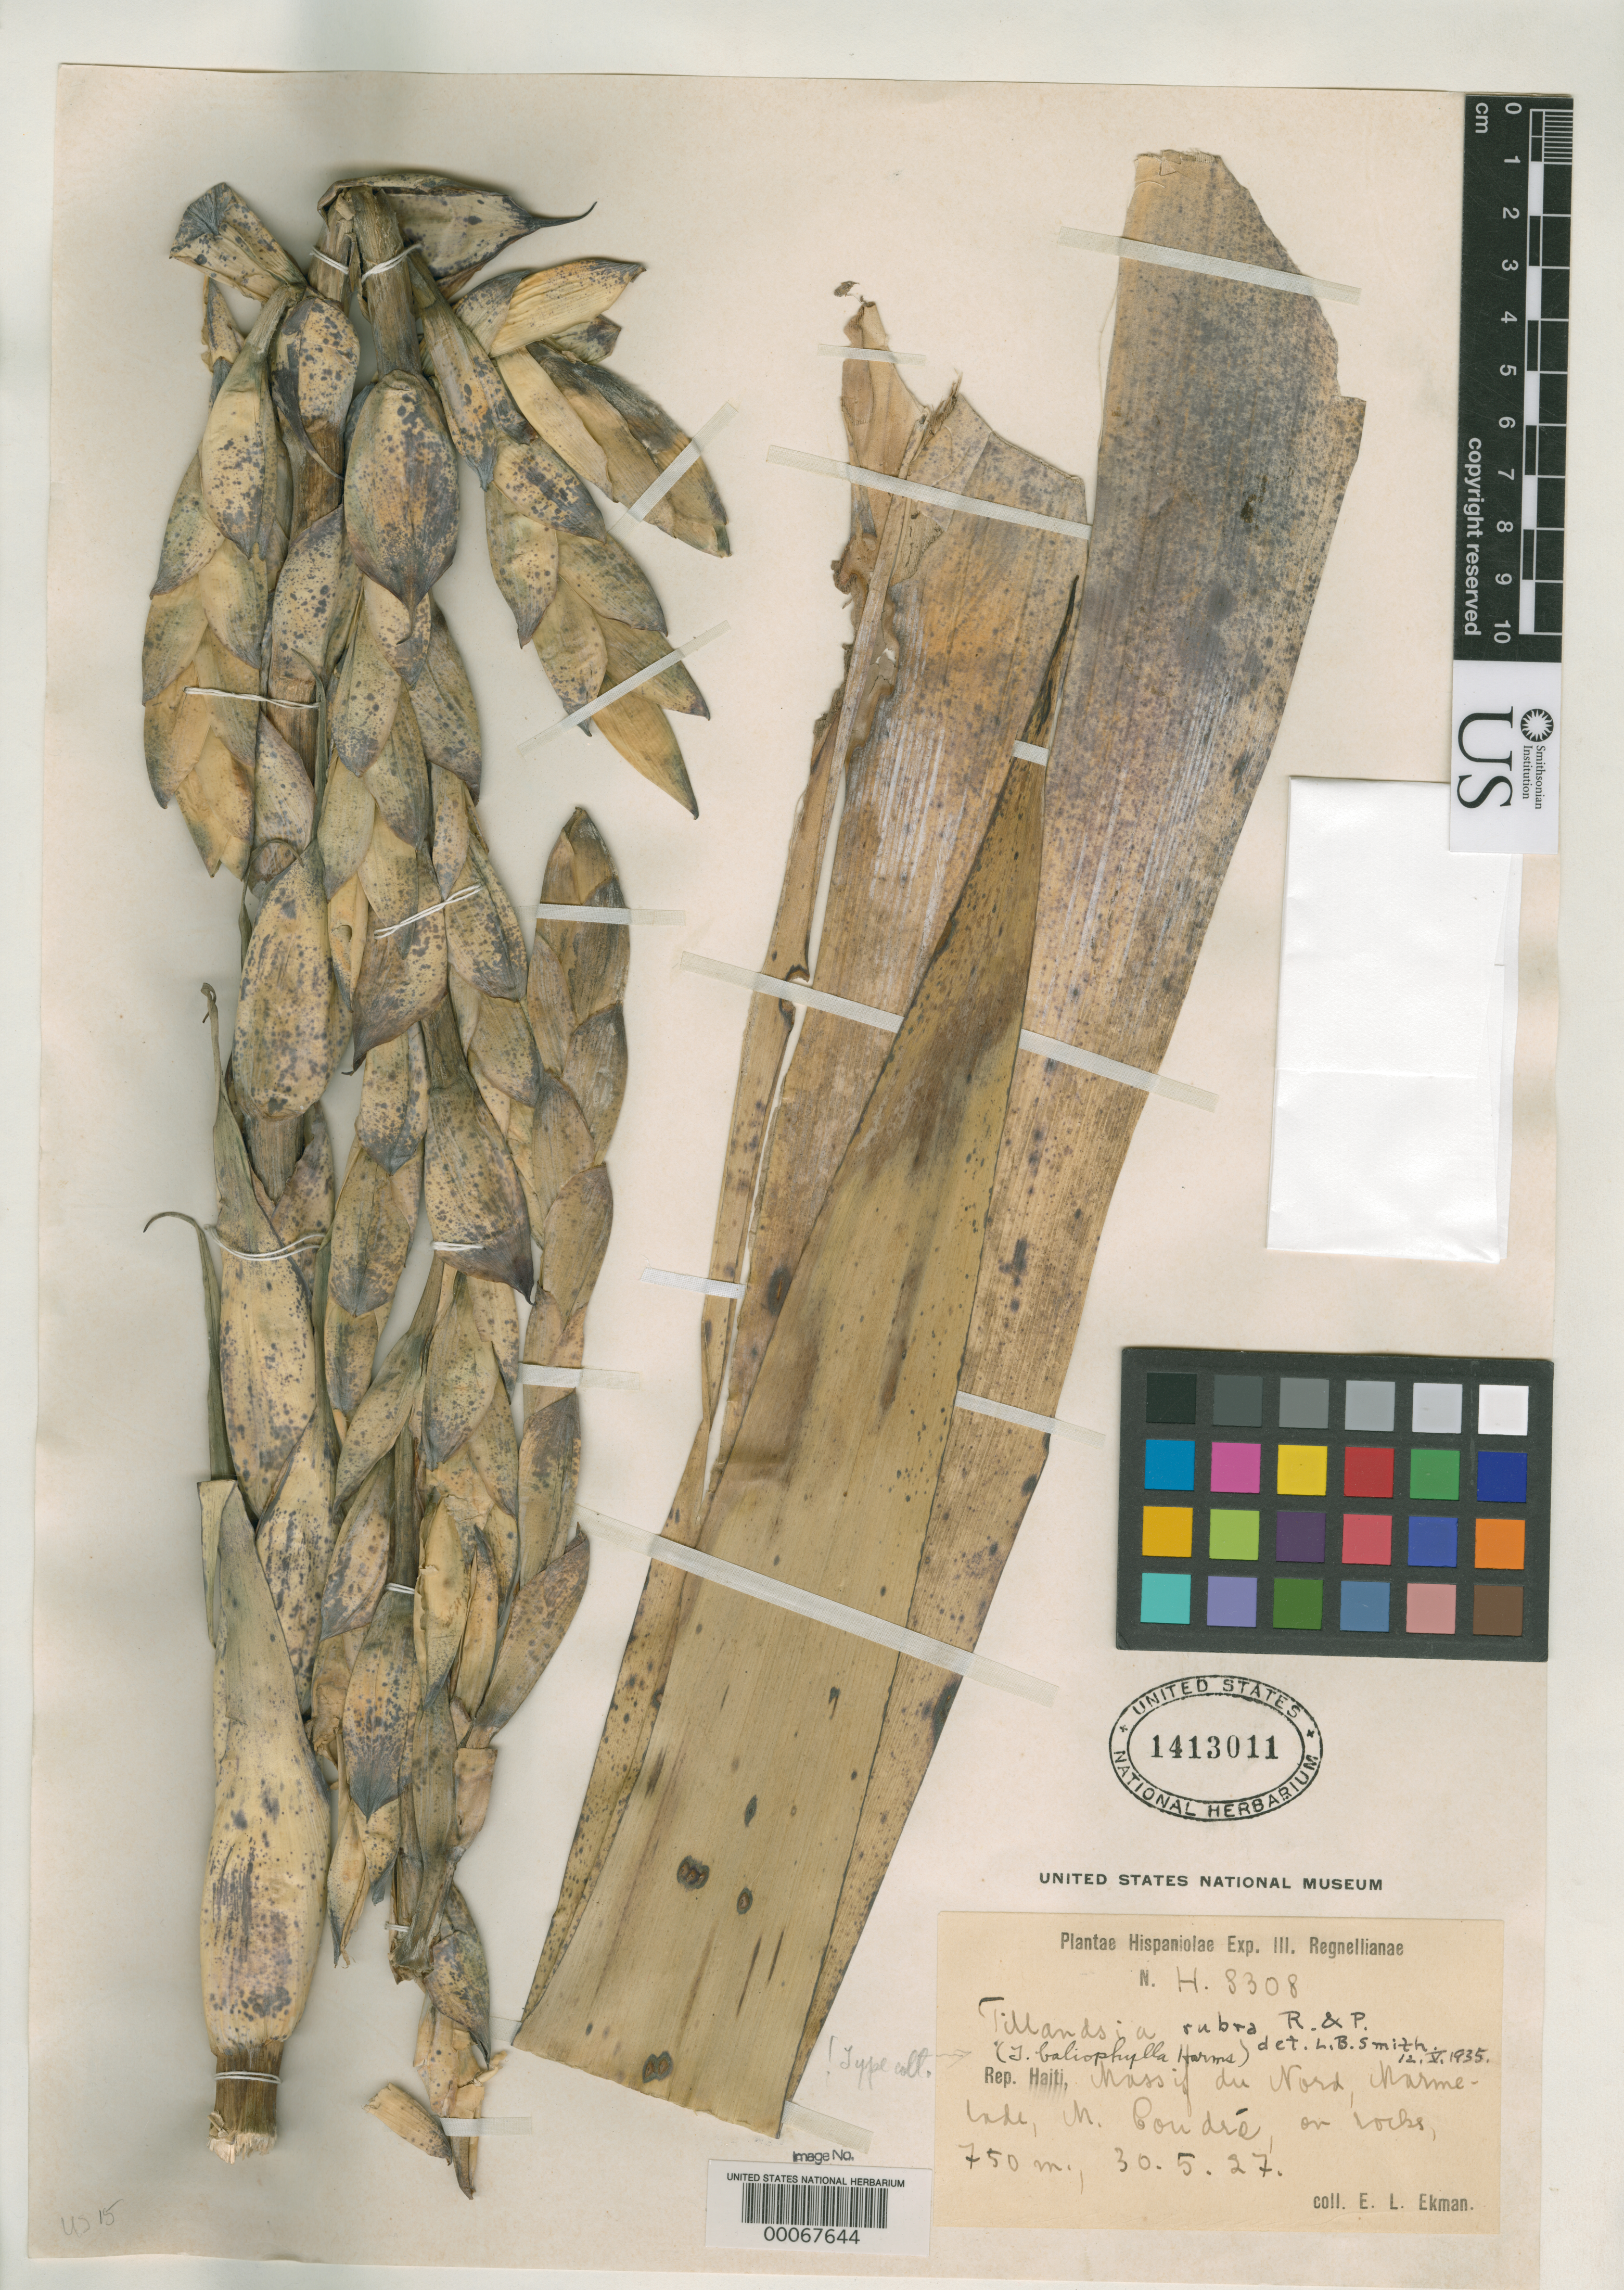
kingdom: Plantae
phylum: Tracheophyta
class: Liliopsida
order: Poales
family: Bromeliaceae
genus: Tillandsia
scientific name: Tillandsia baliophylla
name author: Harms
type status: Isotype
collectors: E. L. Ekman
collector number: H 8308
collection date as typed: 30 May 1927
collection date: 1927-05-30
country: Haiti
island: Hispaniola Island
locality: Massif du Nord, Marmelade, Morne Coudre.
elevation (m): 750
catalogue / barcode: US 1413011